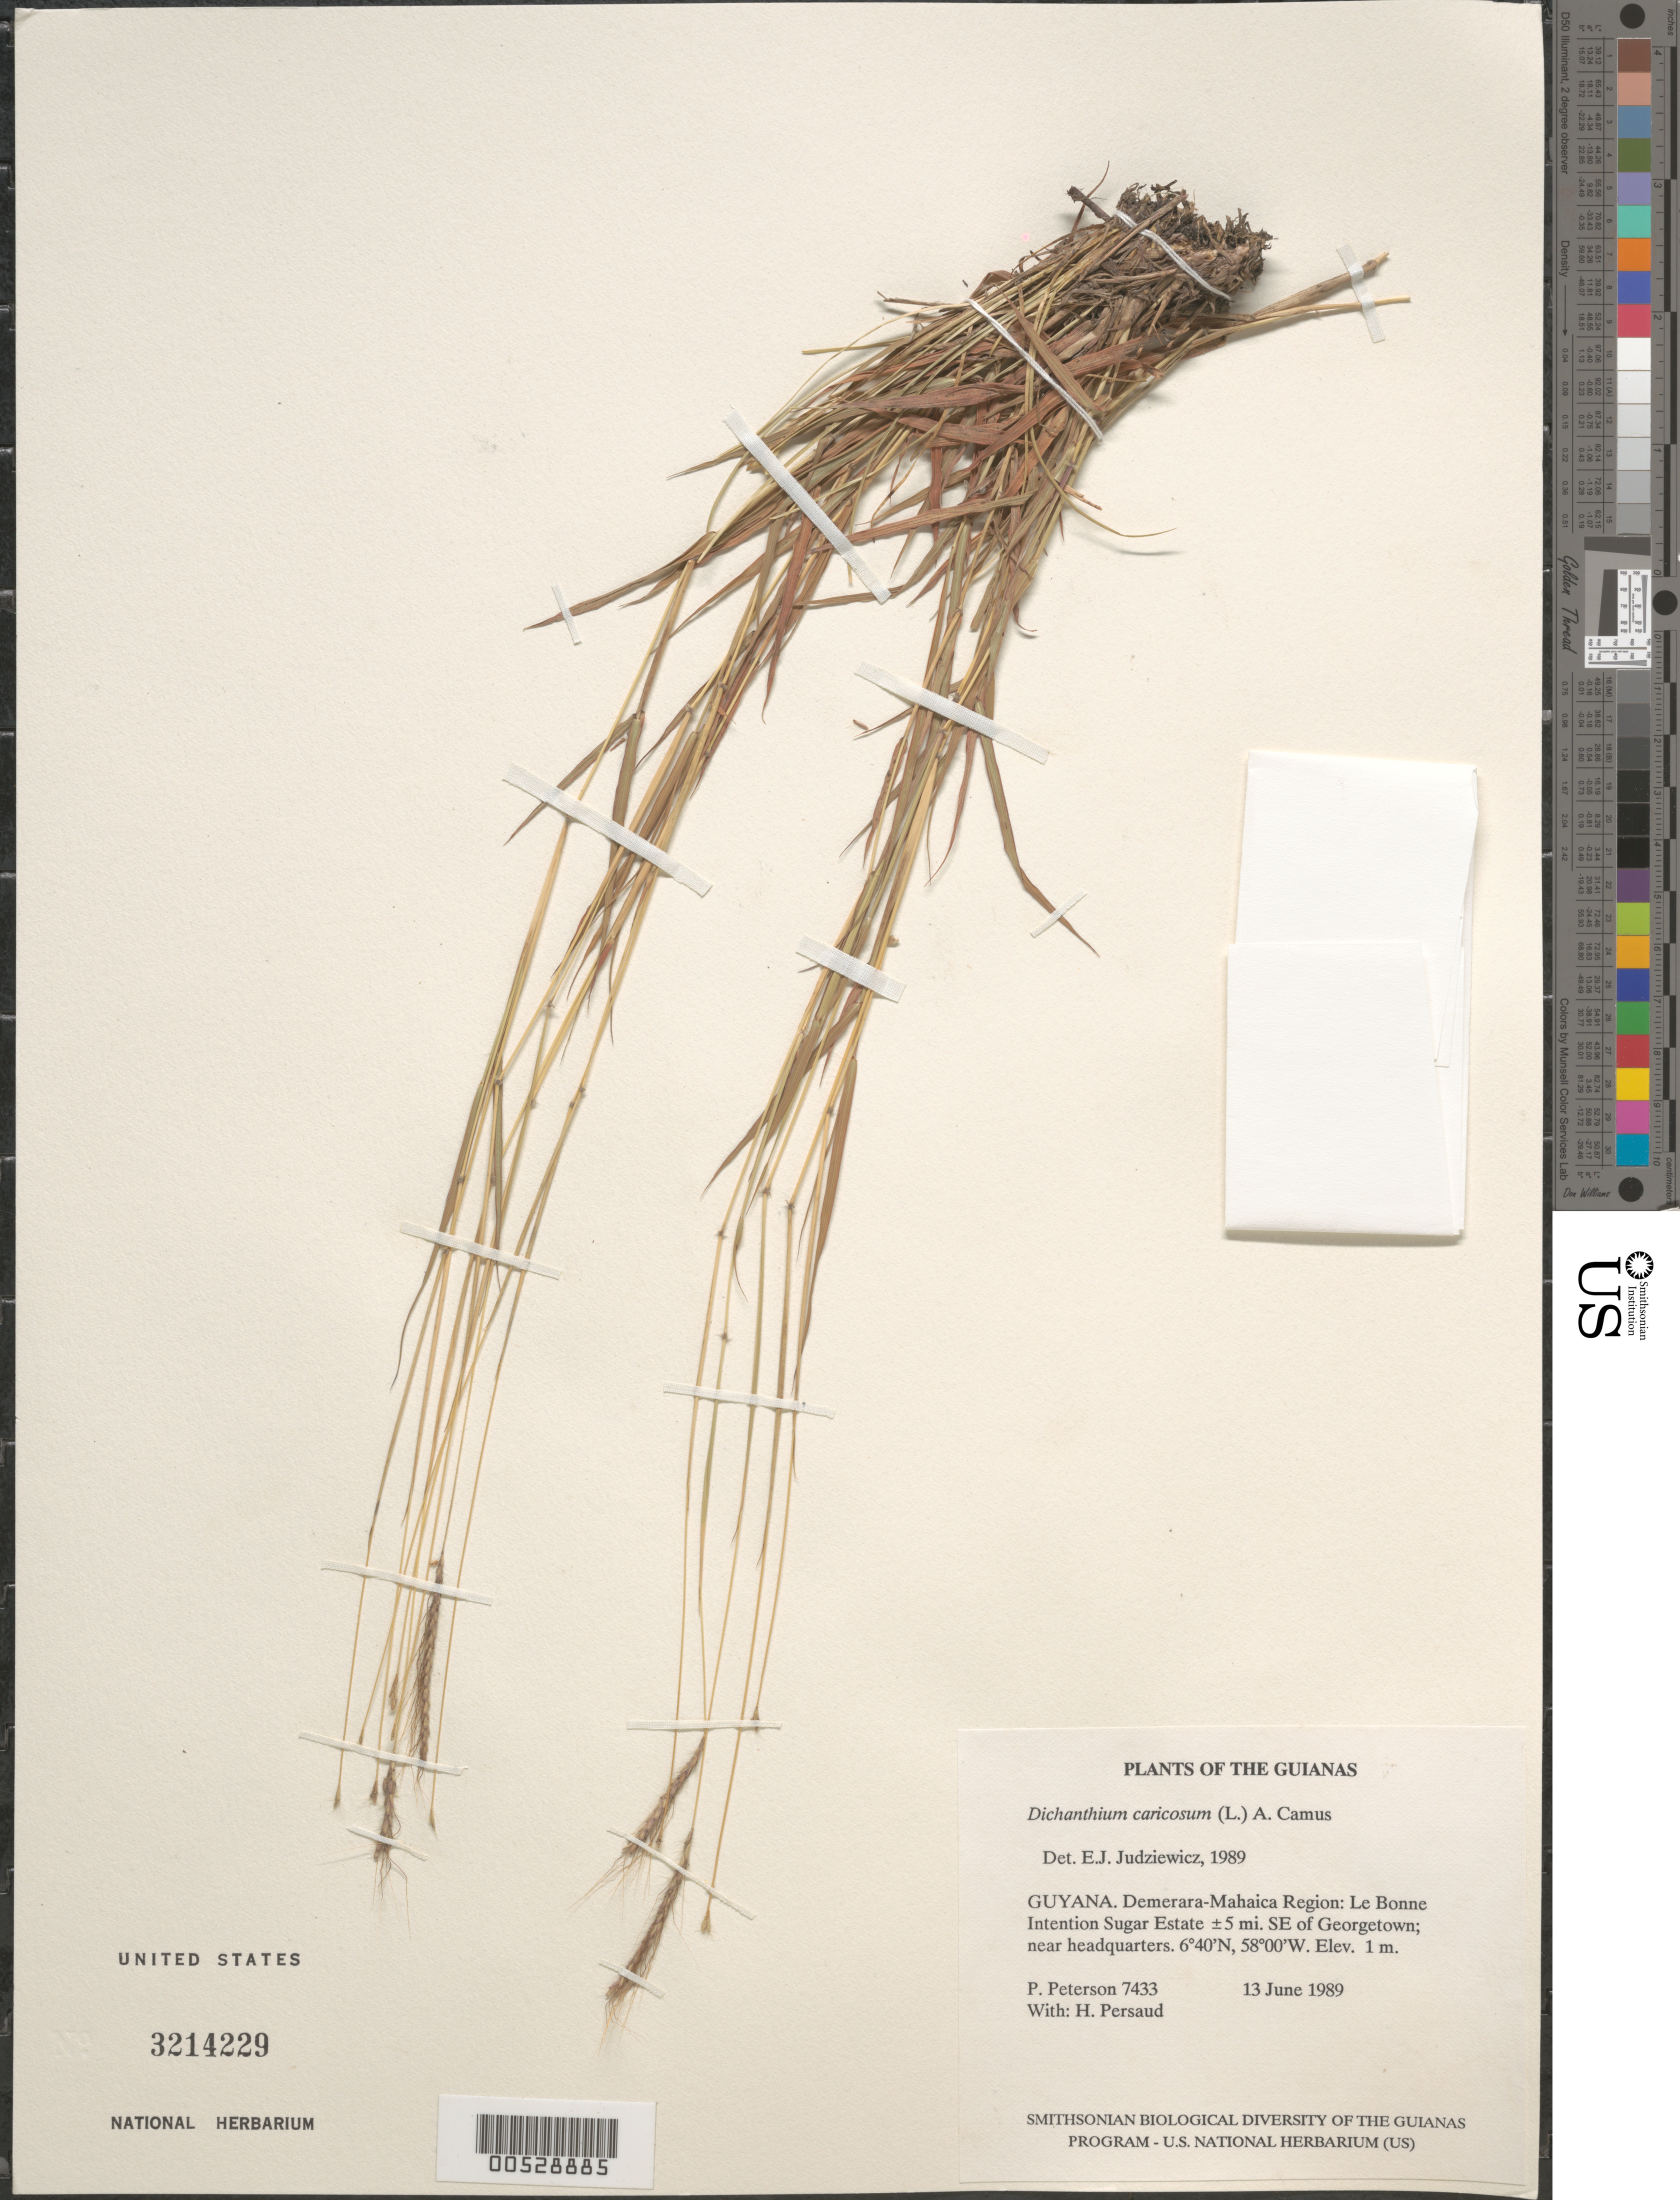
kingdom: Plantae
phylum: Tracheophyta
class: Liliopsida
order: Poales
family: Poaceae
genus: Dichanthium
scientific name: Dichanthium caricosum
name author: (L.) A. Camus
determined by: Judziewicz, E. J.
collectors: P. M. Peterson & H. Persaud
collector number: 7433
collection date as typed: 13 June 1989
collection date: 1989-06-13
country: Guyana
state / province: Demerara-Mahaica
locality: Le Bonne Intention Sugar Estate ±5 mi. SE of Georgetown; near headquarters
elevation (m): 1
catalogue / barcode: US 3214229